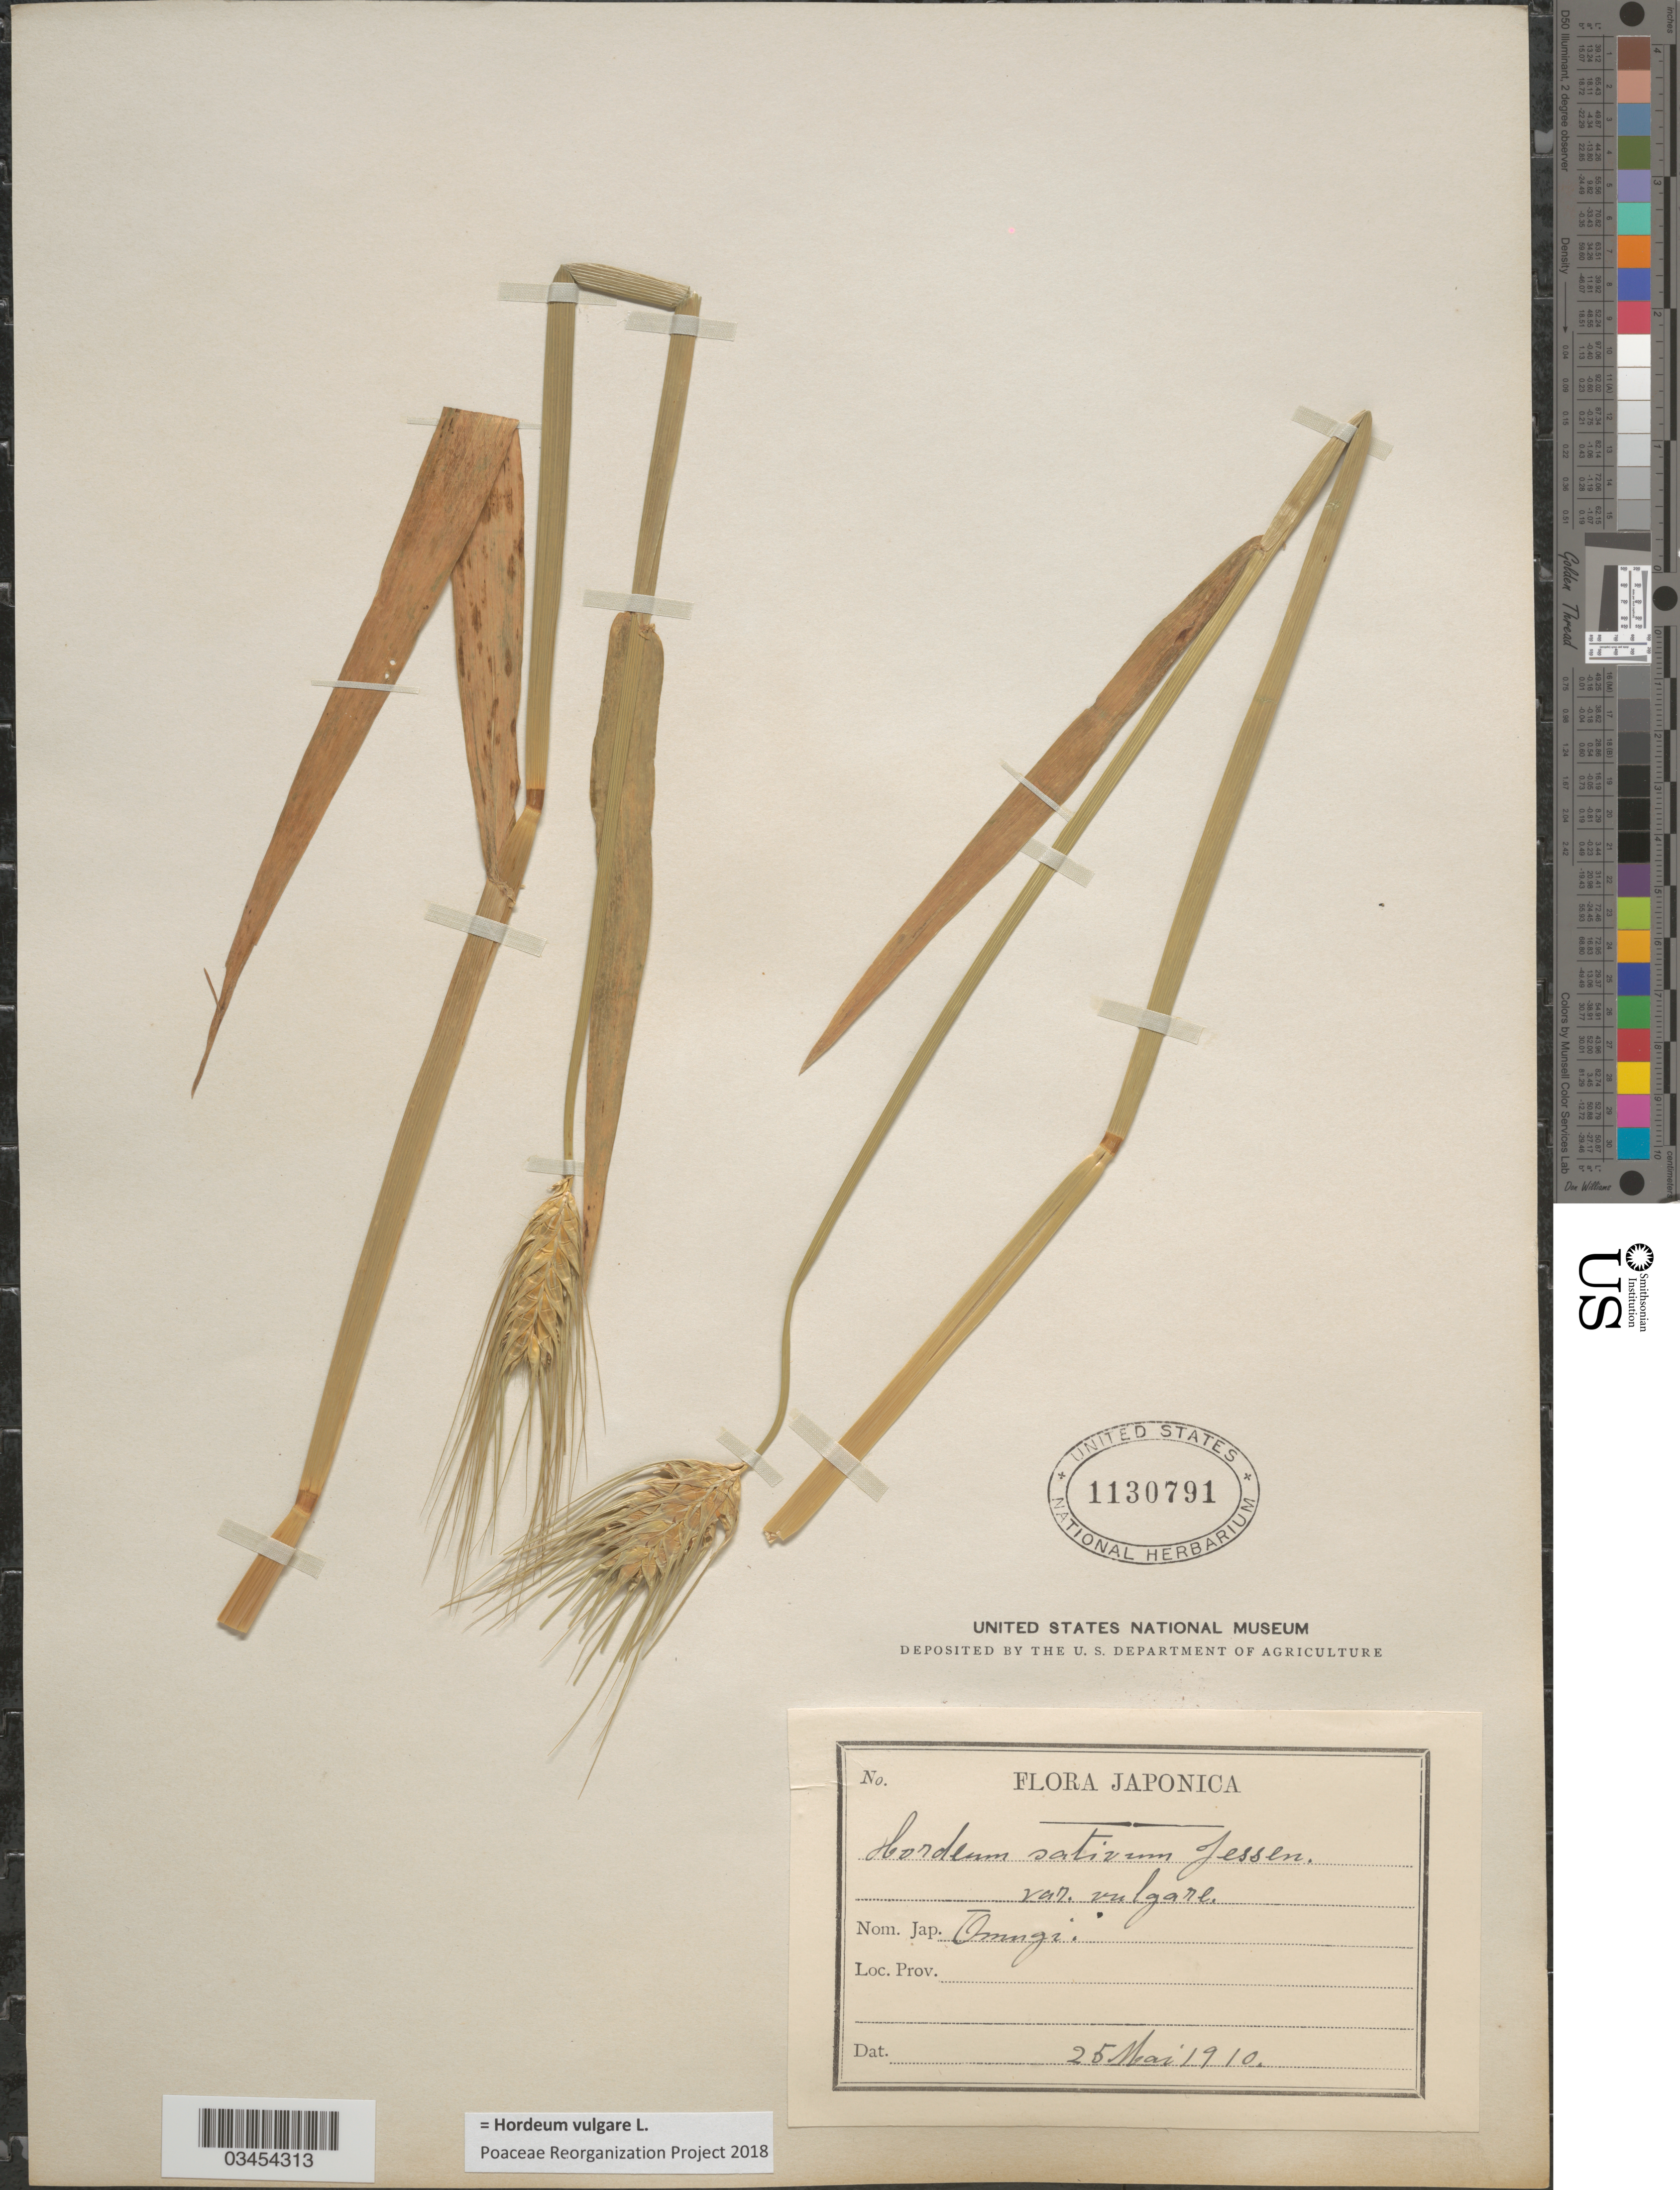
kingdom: Plantae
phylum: Tracheophyta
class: Liliopsida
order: Poales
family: Poaceae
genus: Hordeum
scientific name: Hordeum vulgare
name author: L.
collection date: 1910-05-25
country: Japan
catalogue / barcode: US 1130791